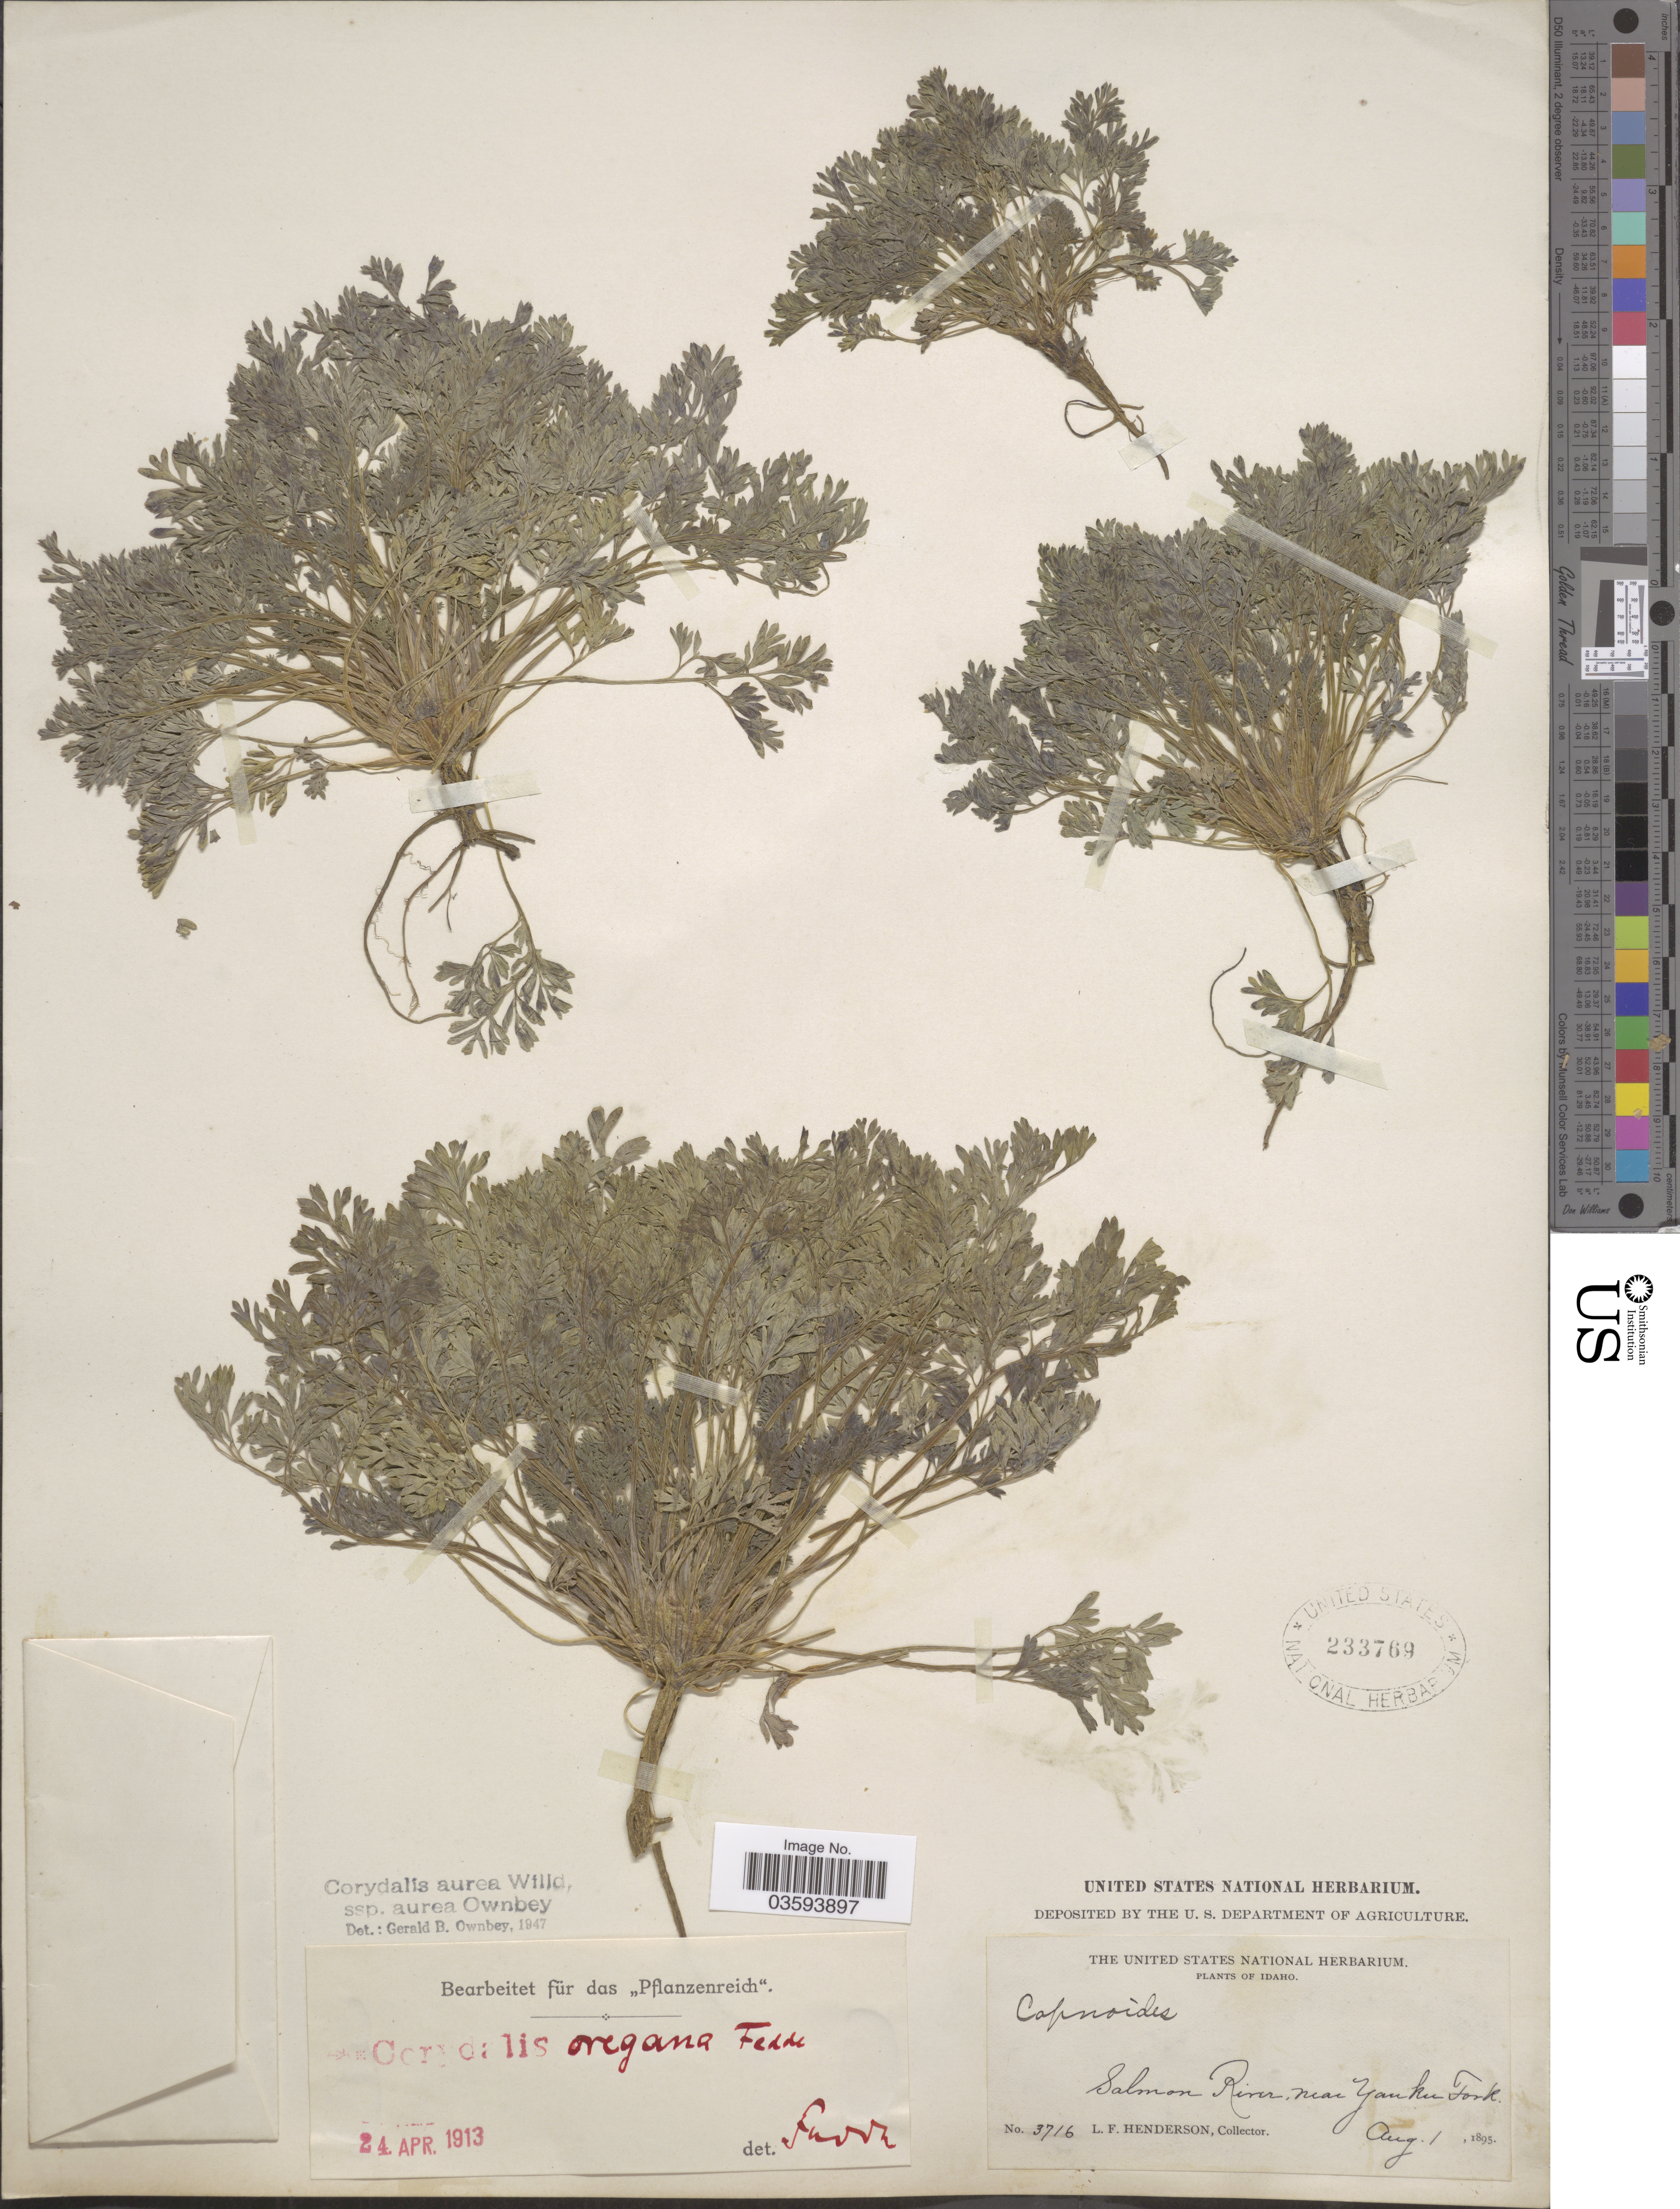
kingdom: Plantae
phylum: Tracheophyta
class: Magnoliopsida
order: Ranunculales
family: Papaveraceae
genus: Corydalis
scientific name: Corydalis aurea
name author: Willd.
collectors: L. Henderson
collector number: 3716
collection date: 1895-08-01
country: United States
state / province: Idaho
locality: Salmon River, near Yankee Fork.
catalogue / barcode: US 233769